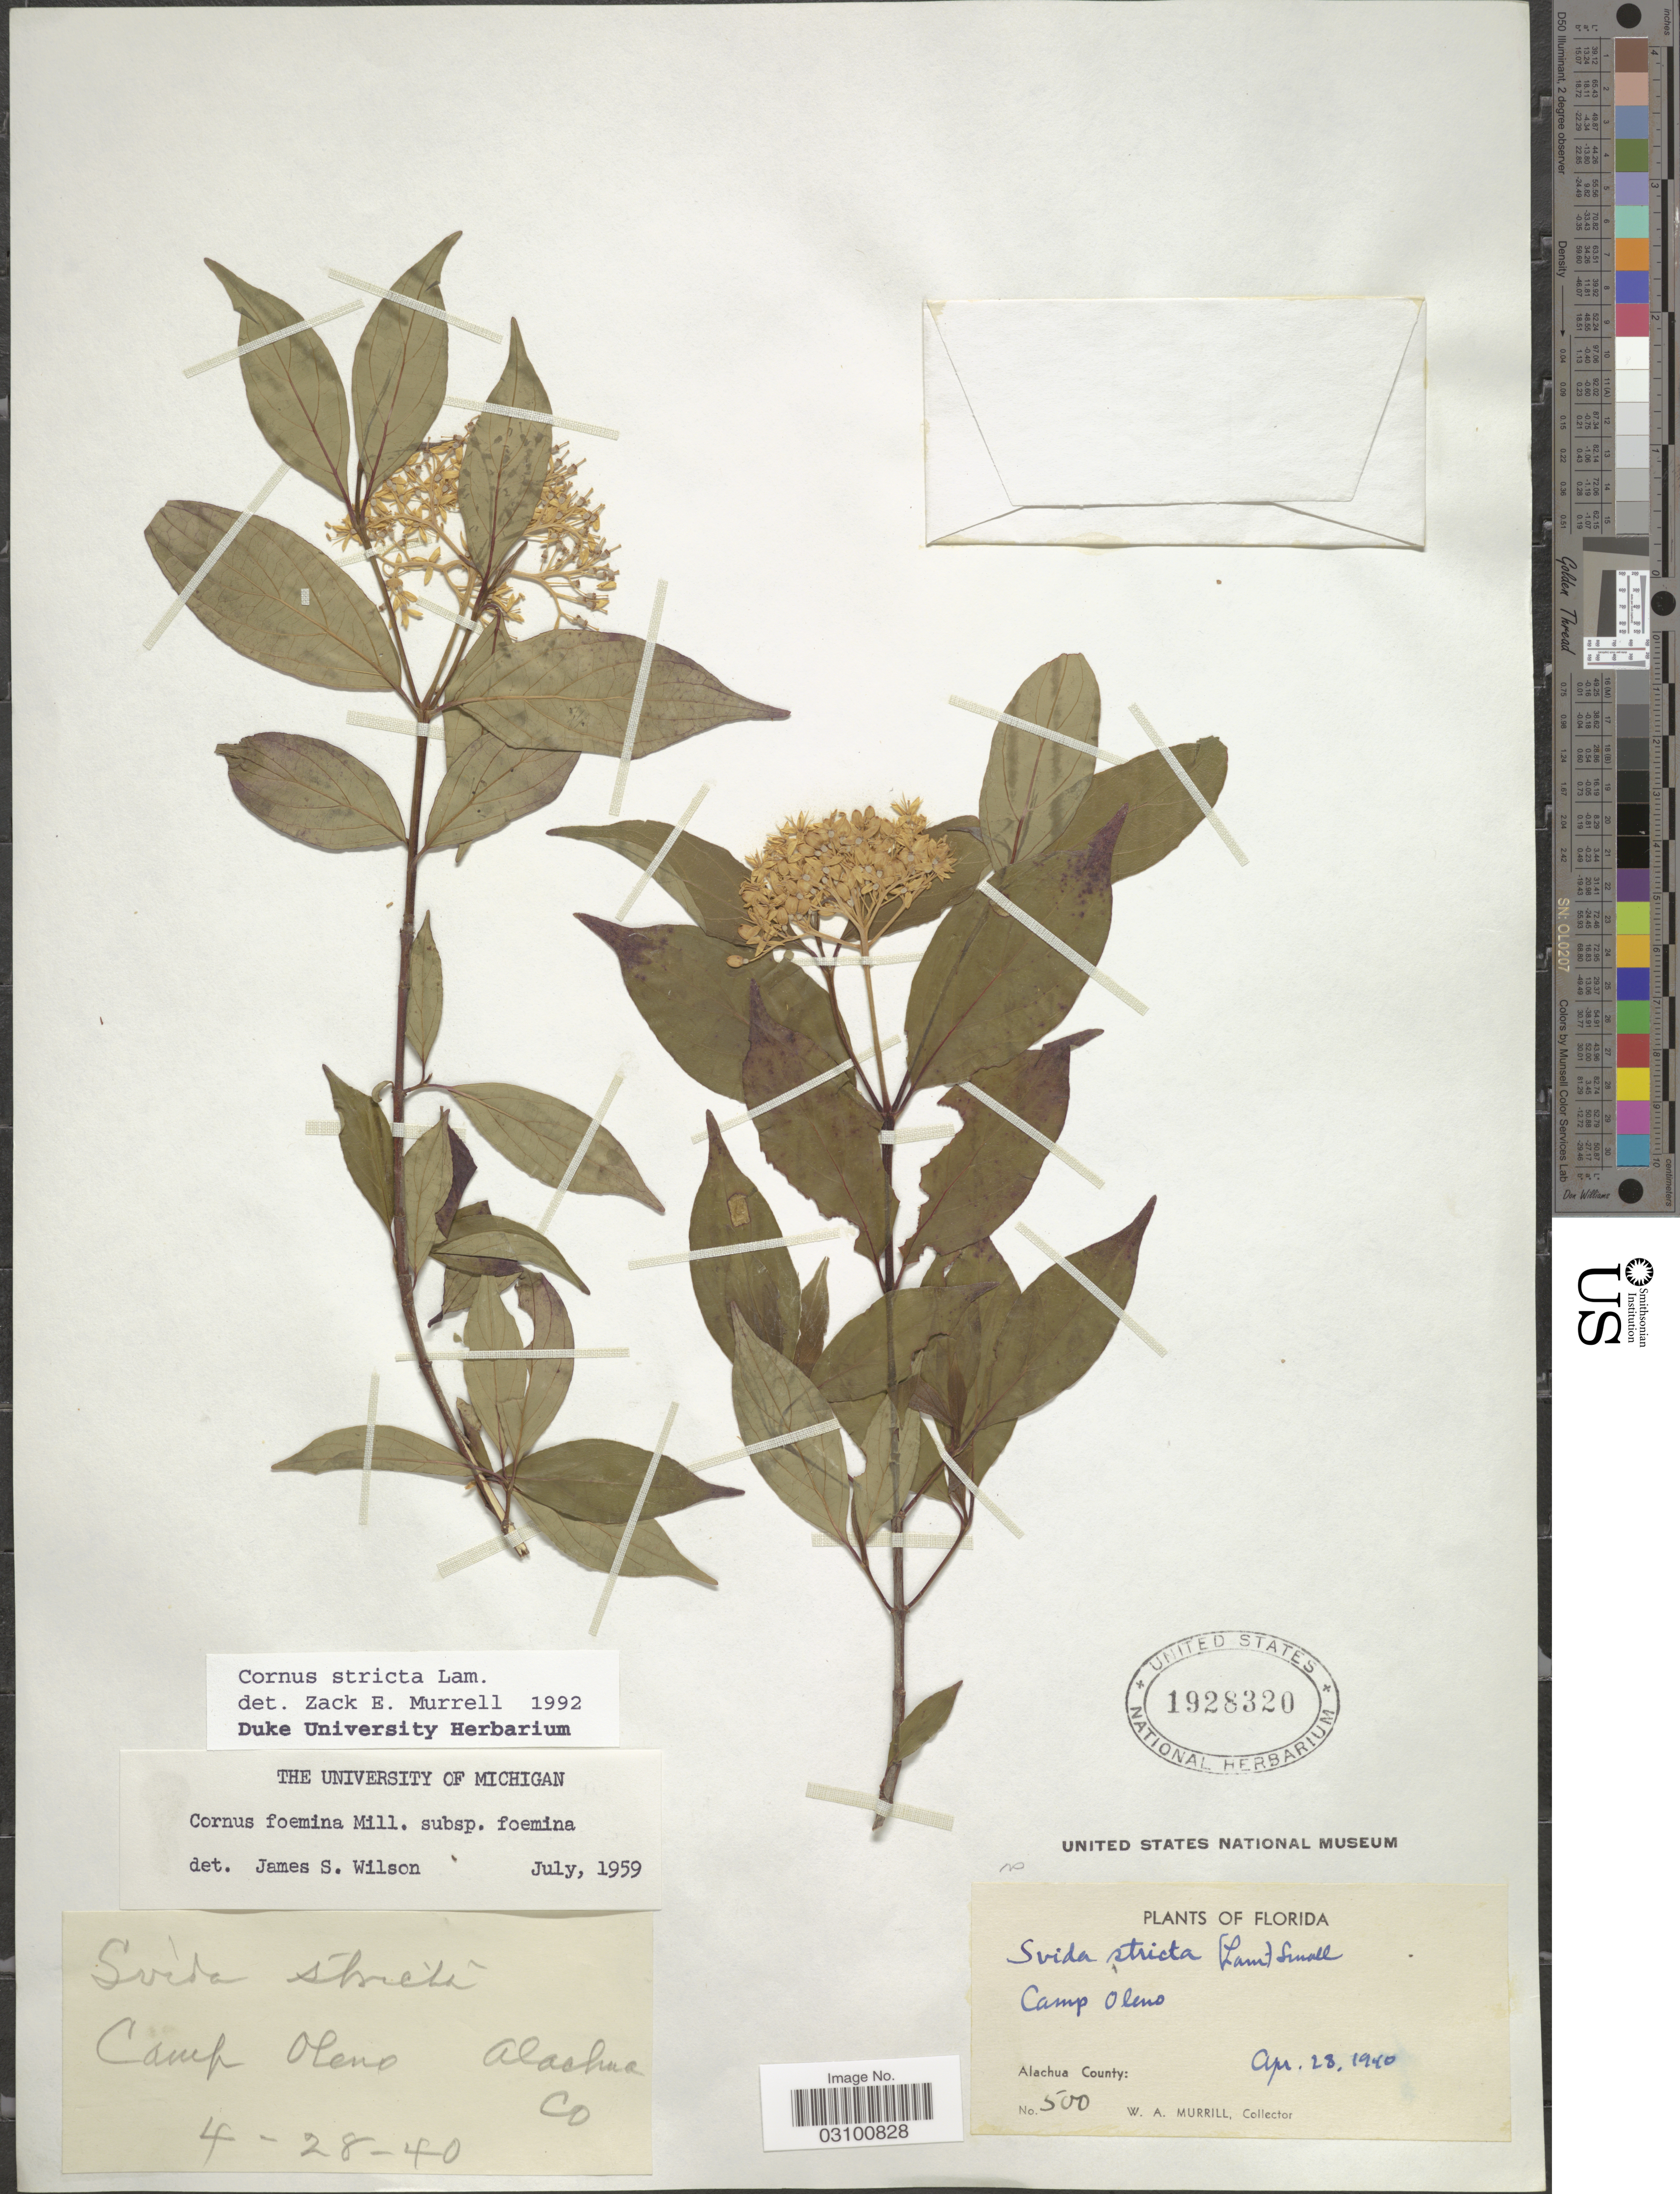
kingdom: Plantae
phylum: Tracheophyta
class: Magnoliopsida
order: Cornales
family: Cornaceae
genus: Cornus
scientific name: Cornus stricta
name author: Lam.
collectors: W. A. Murrill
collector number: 500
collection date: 1940-04-28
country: United States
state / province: Florida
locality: Camp Oleno. Alachua Co.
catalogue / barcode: US 1928320